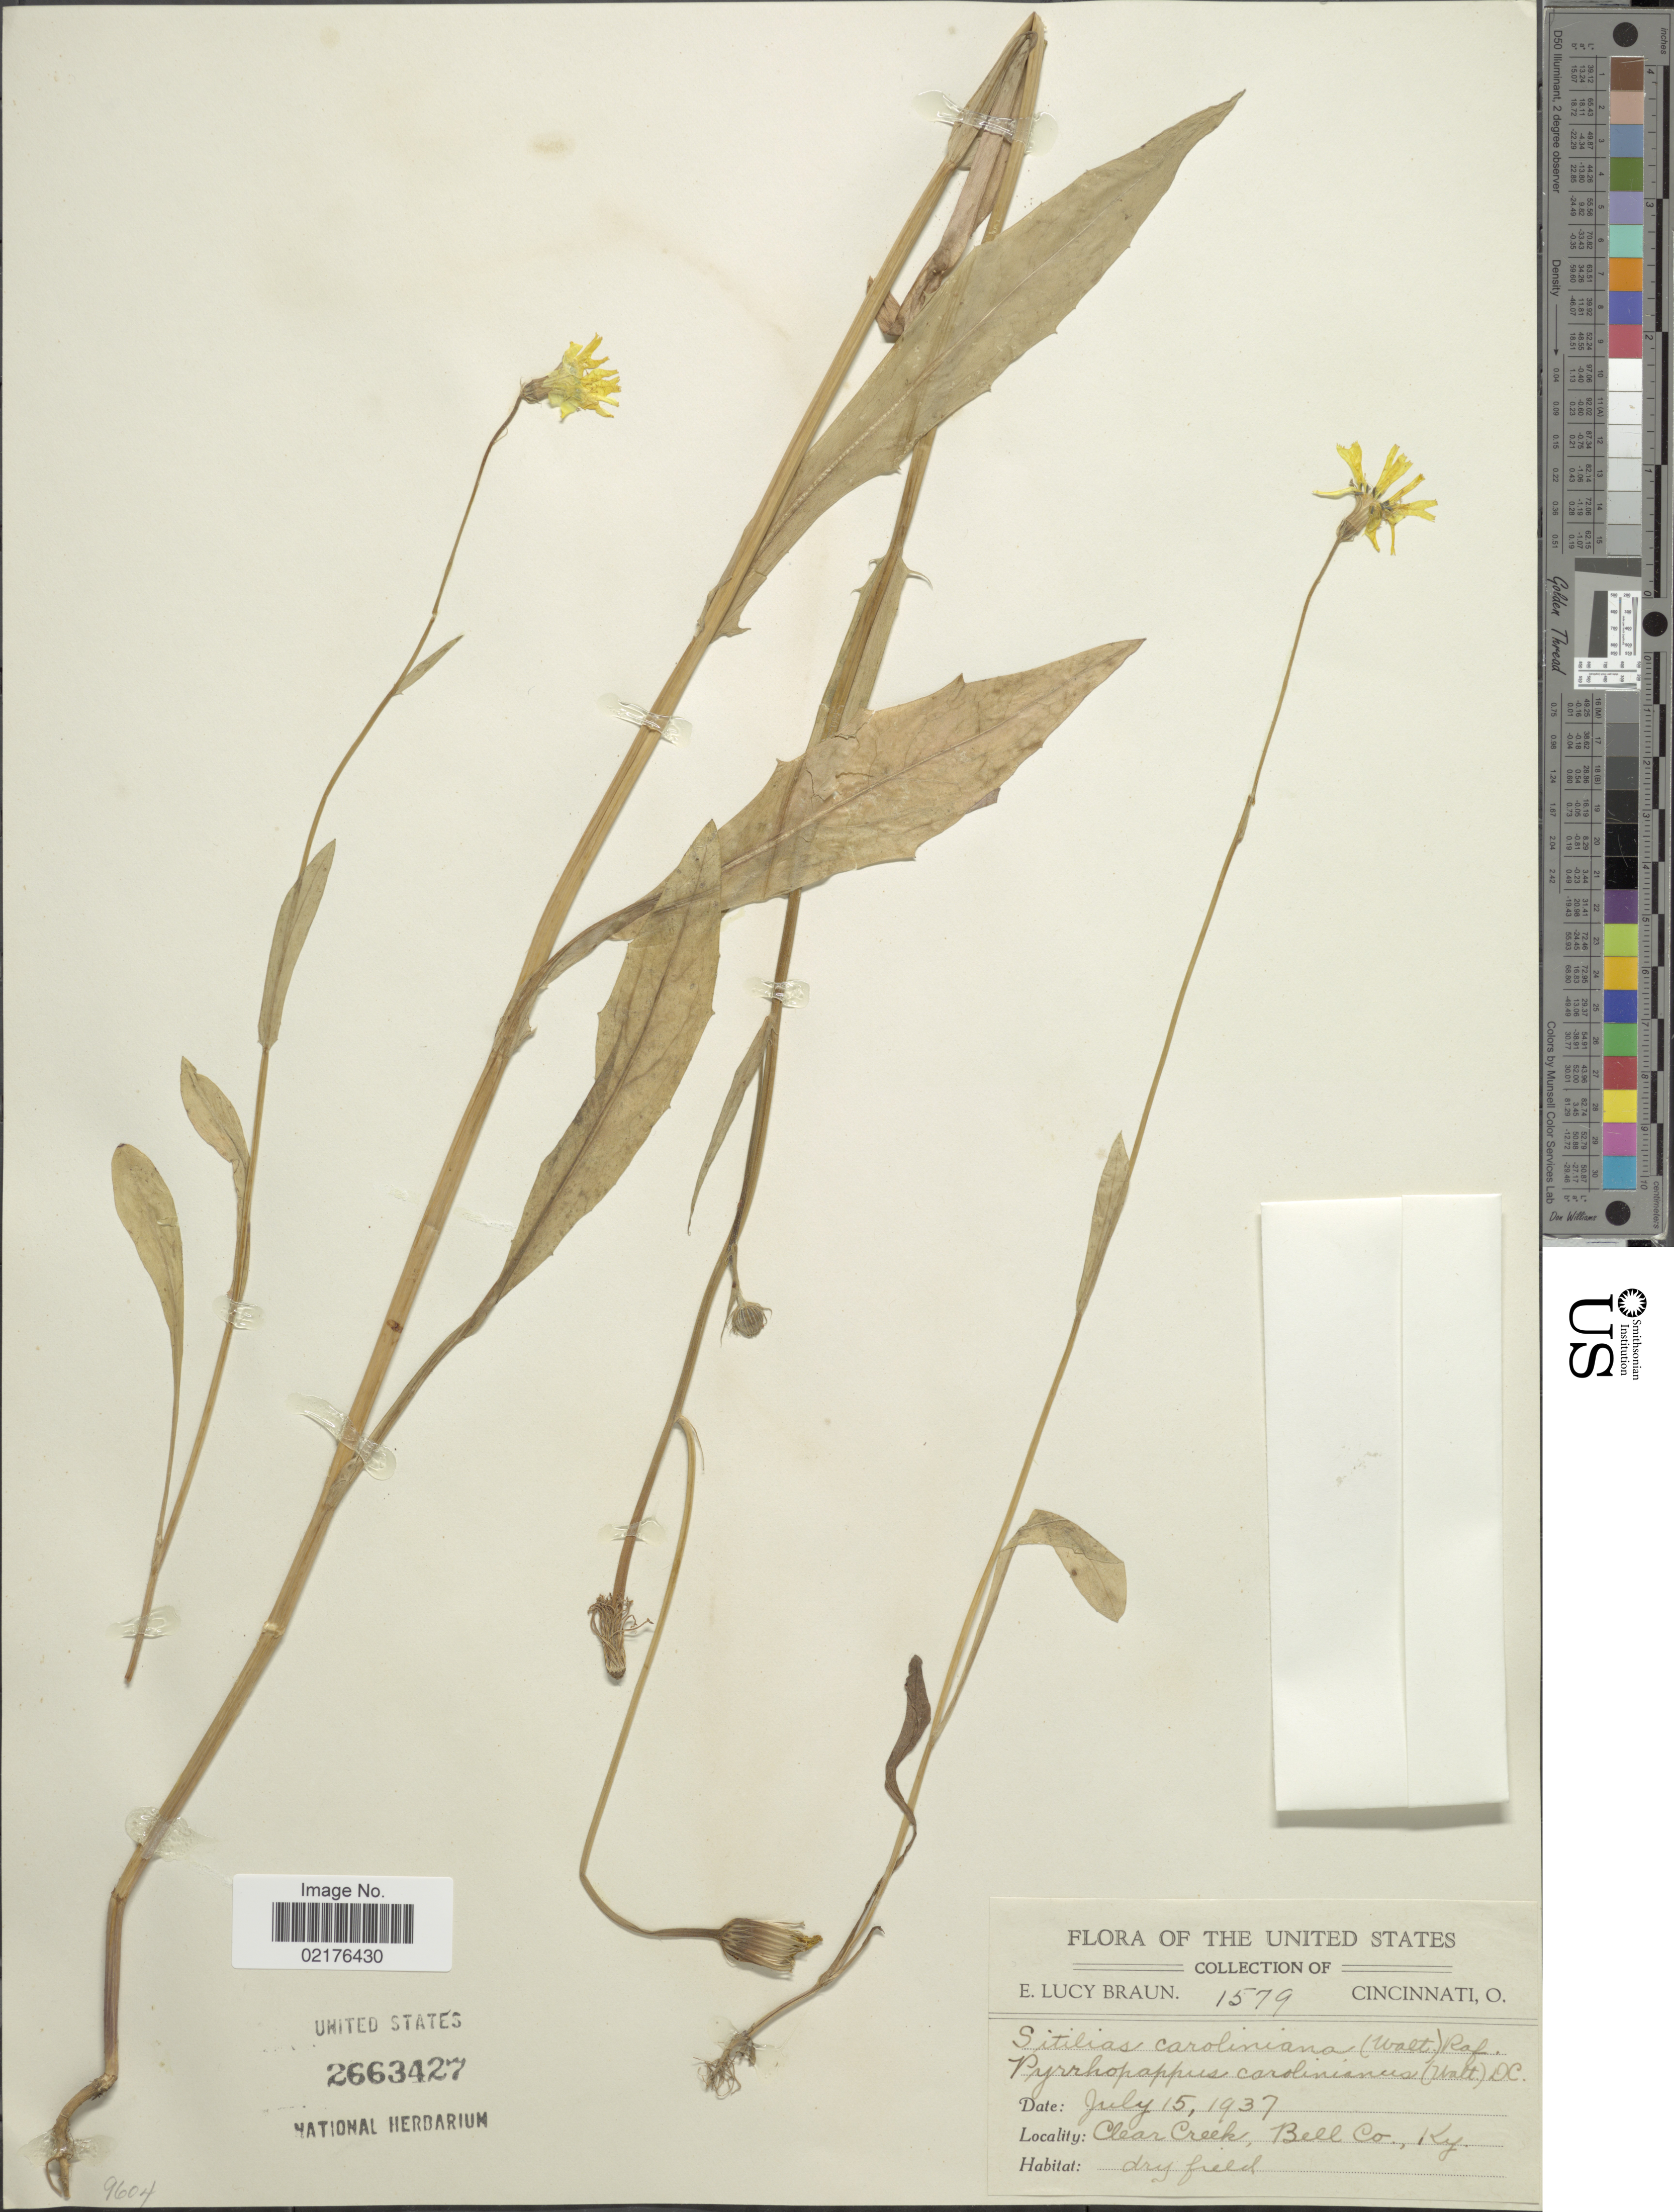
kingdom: Plantae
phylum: Tracheophyta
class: Magnoliopsida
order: Asterales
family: Asteraceae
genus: Pyrrhopappus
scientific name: Pyrrhopappus carolinianus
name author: (Walter) DC.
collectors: E. L. Braun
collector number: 1579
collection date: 1937-07-15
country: United States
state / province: Kentucky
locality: Clear Creek, Bell Co., Ky.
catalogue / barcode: US 2663427